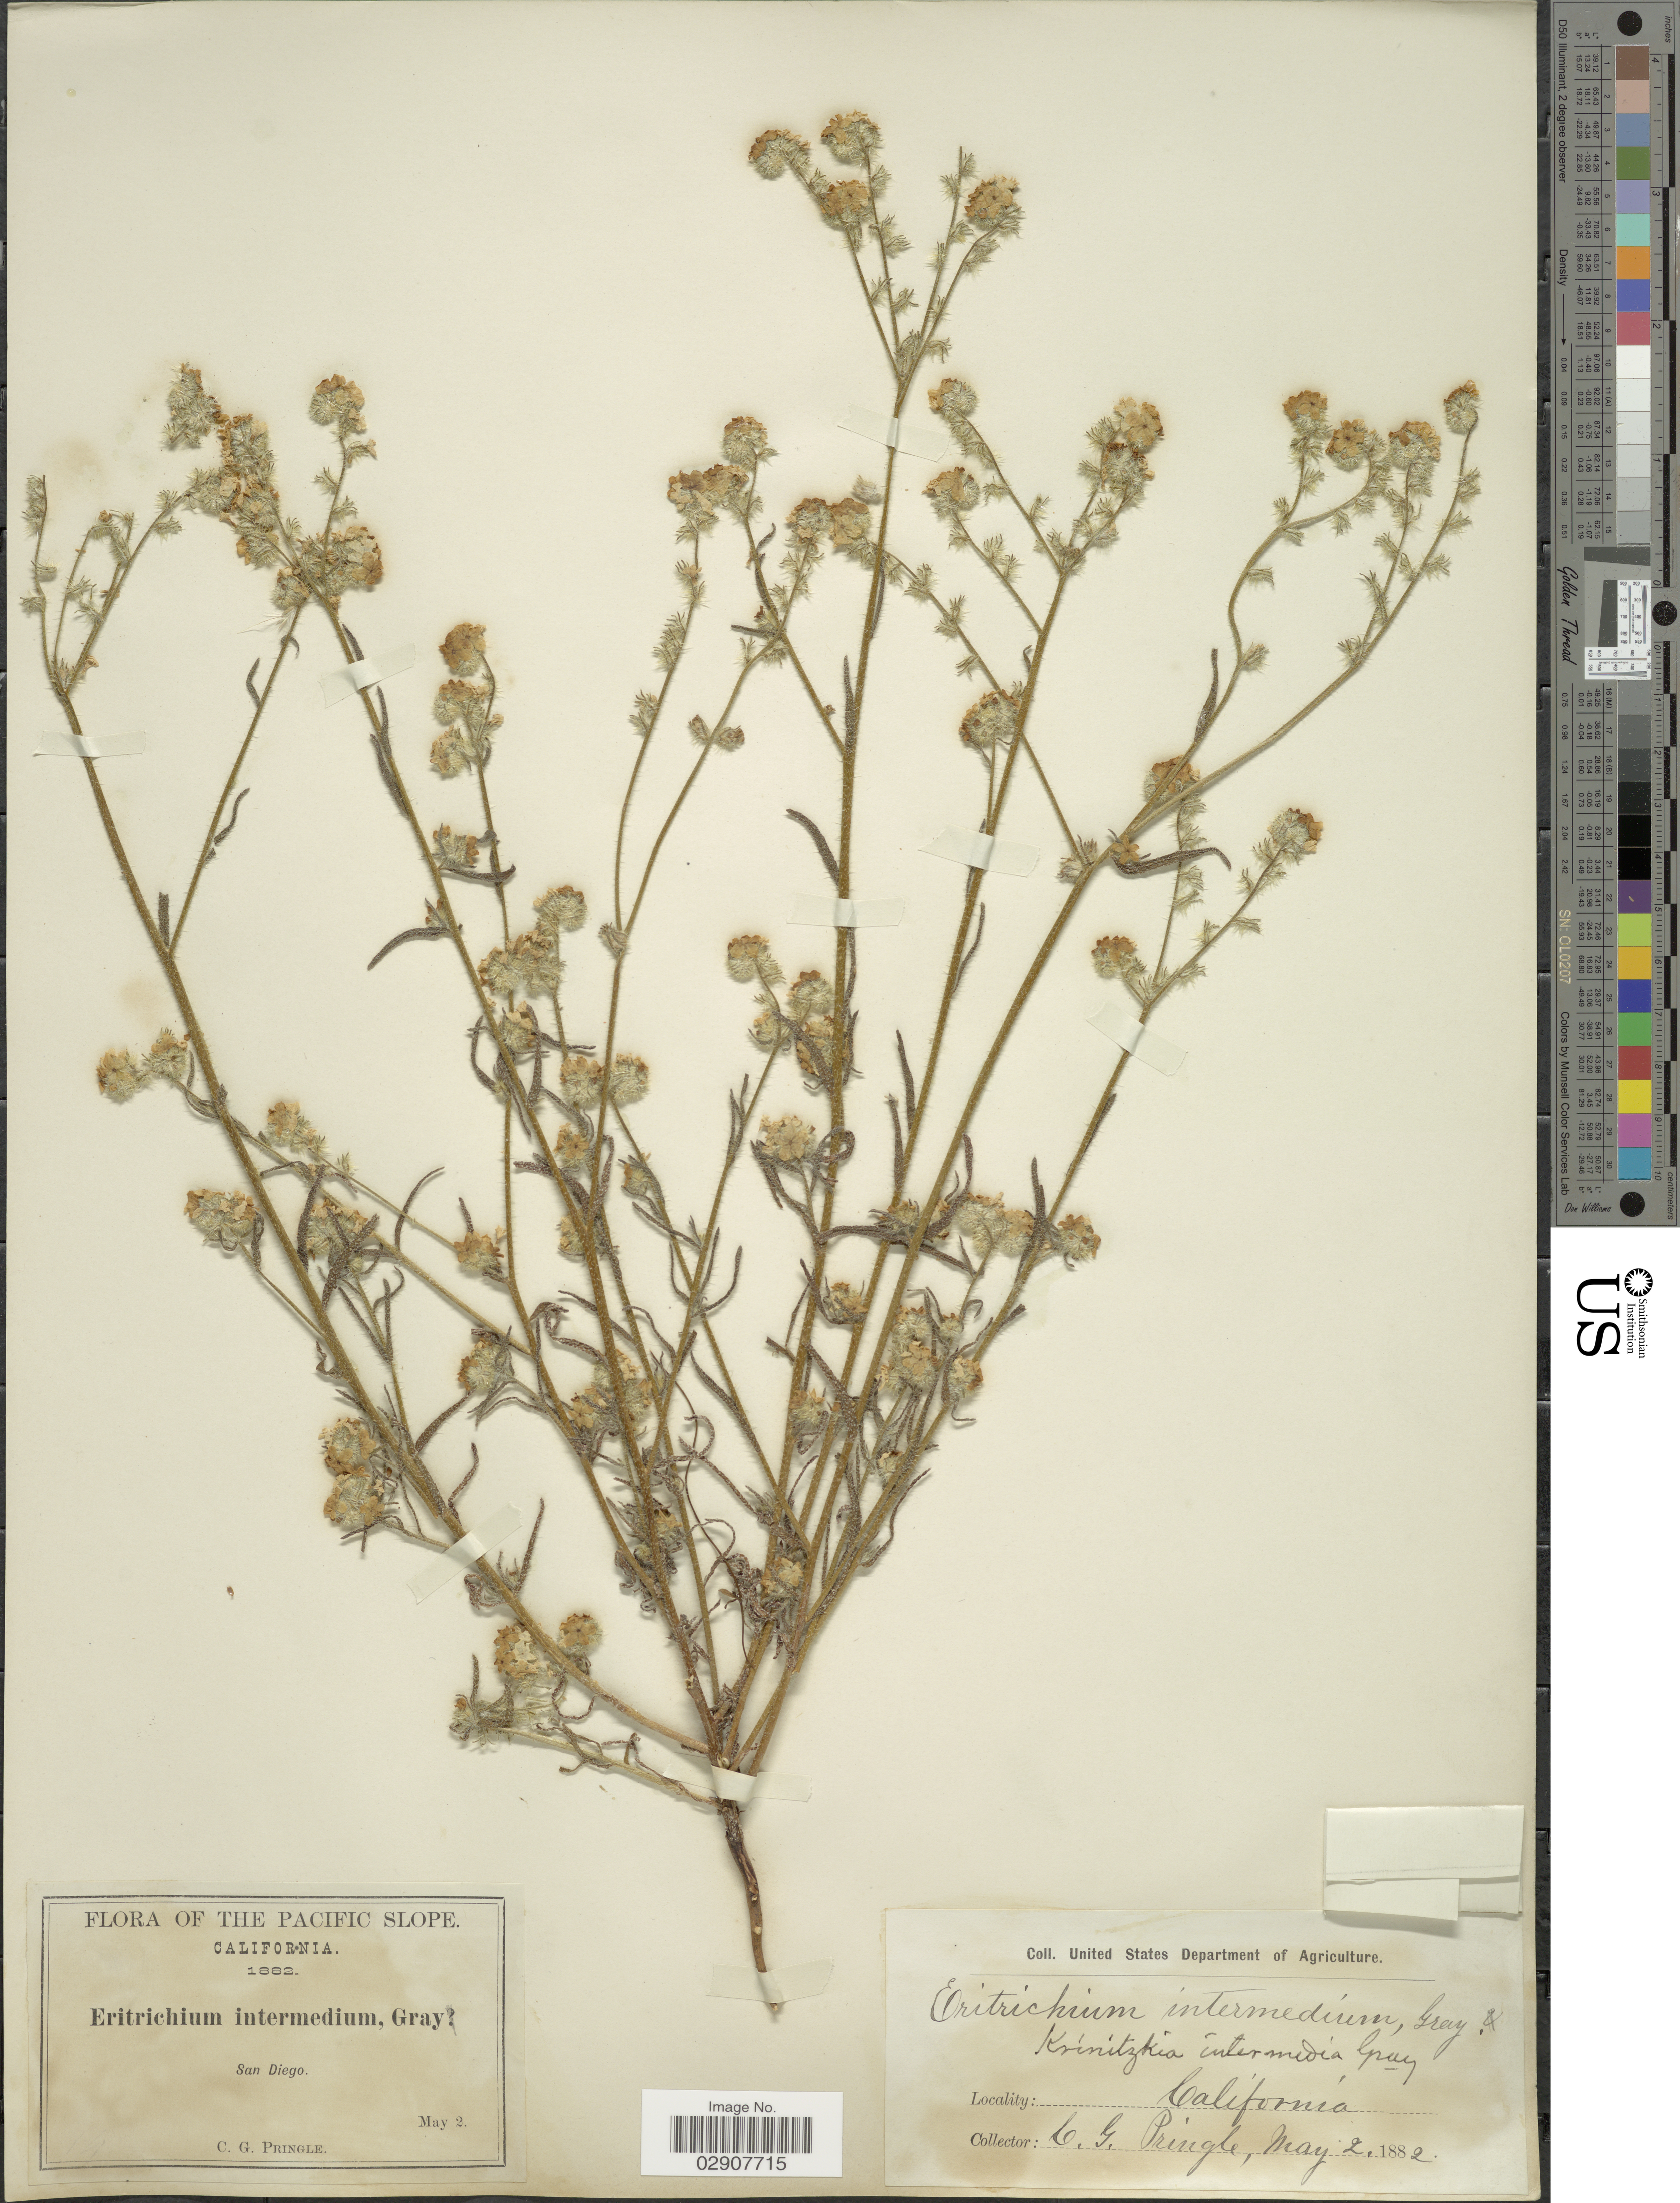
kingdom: Plantae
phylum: Tracheophyta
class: Magnoliopsida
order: Boraginales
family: Boraginaceae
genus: Cryptantha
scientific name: Cryptantha intermedia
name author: (A. Gray) Greene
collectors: C. G. Pringle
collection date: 1882-05-02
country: United States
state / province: California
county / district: San Diego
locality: The Pacific Slope, San Diego.